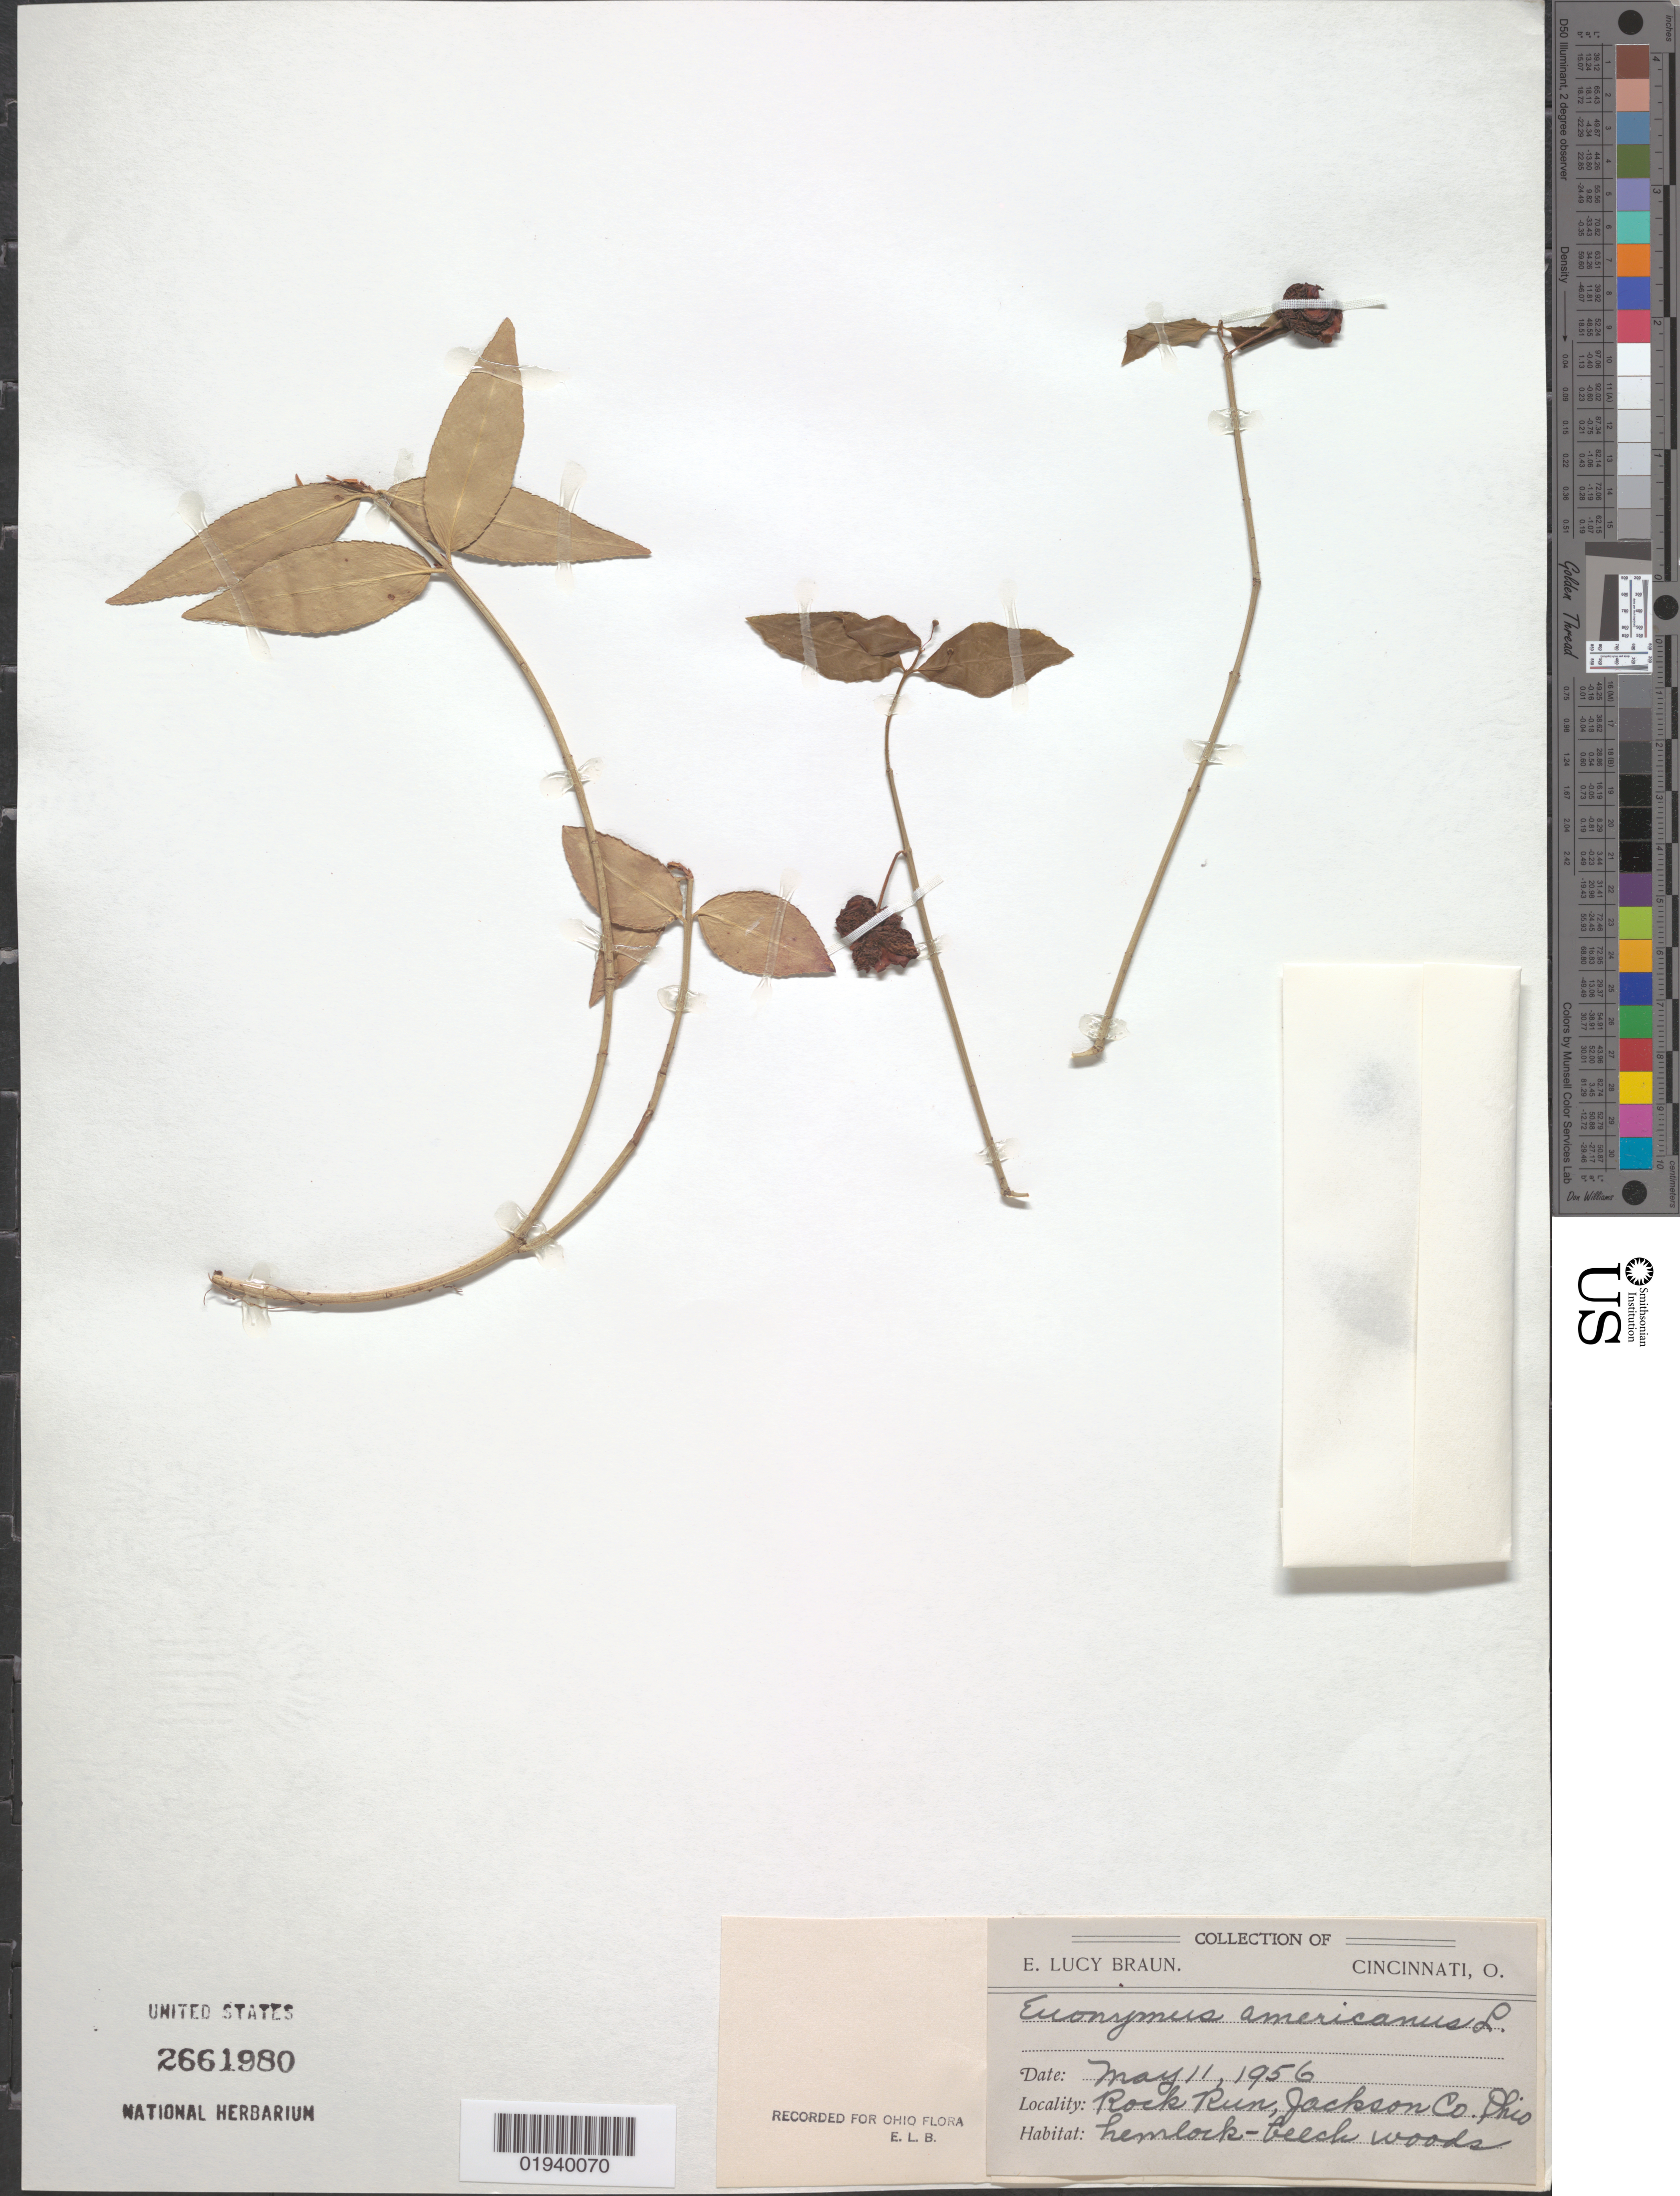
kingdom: Plantae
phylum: Tracheophyta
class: Magnoliopsida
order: Celastrales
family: Celastraceae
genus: Euonymus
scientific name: Euonymus americanus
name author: L.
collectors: E. L. Braun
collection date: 1956-05-11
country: United States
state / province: Ohio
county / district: Jackson County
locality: Rock Run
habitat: Hemlock-beech woods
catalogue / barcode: US 2661980